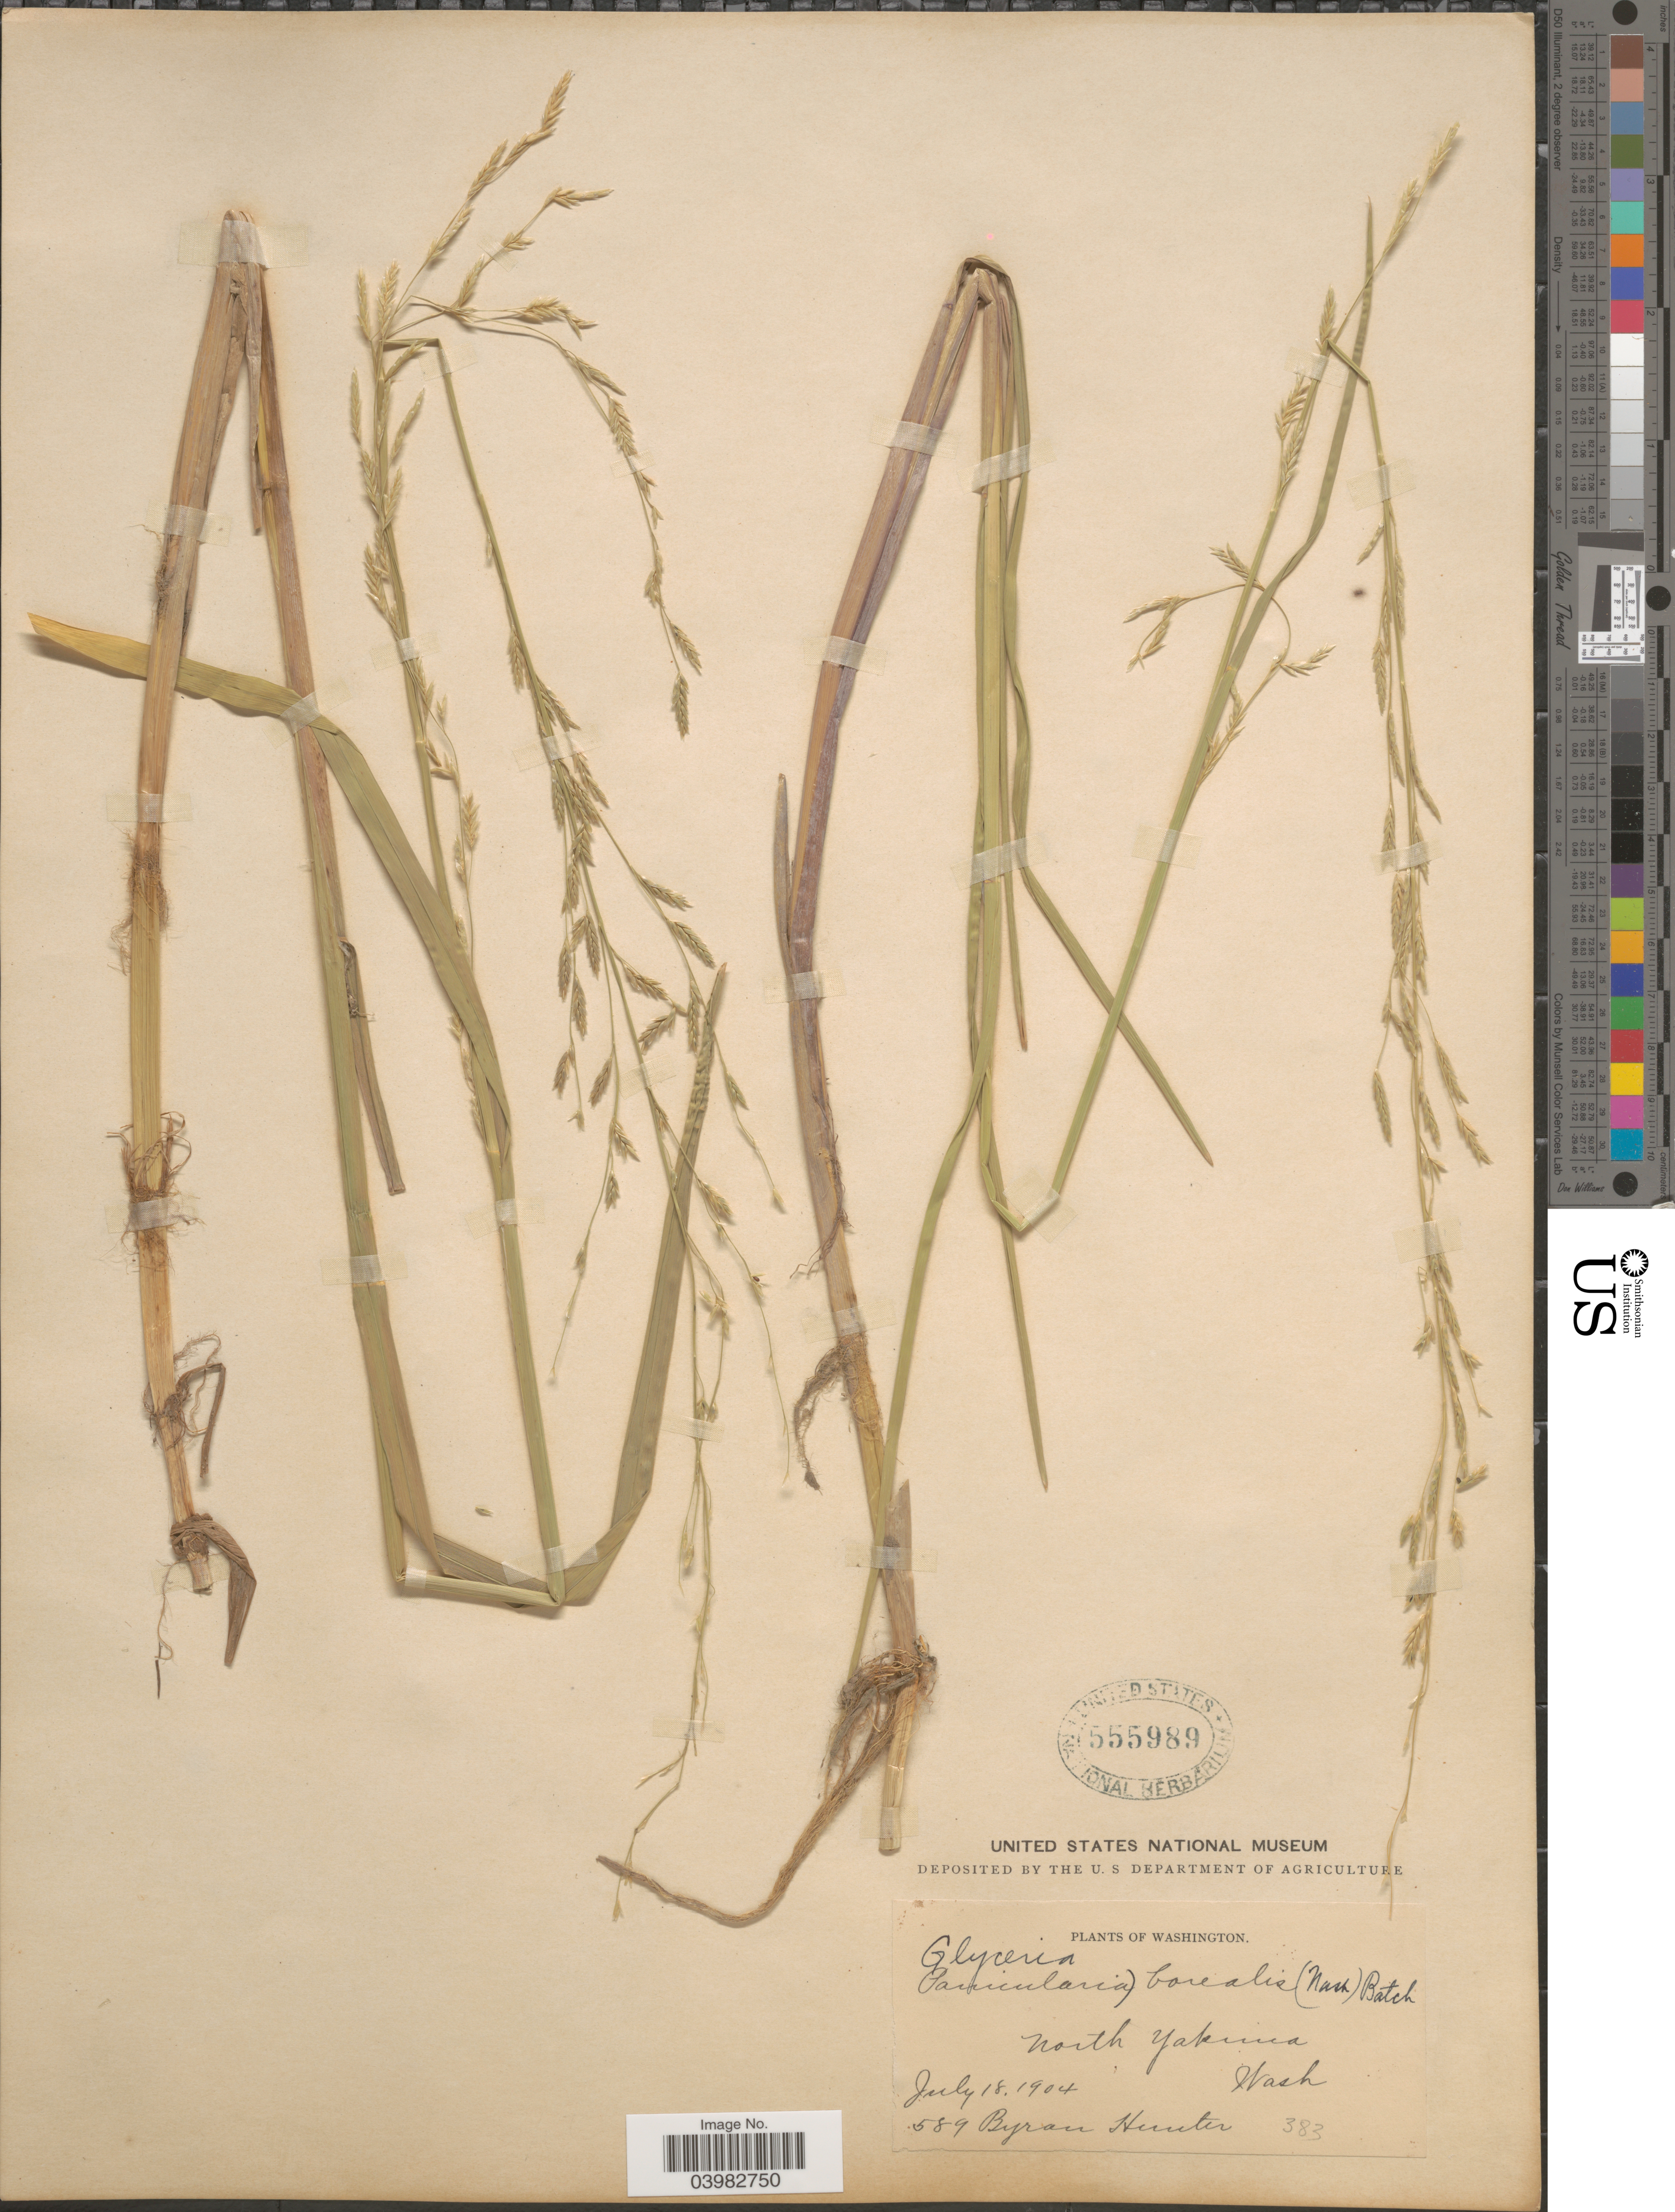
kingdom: Plantae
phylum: Tracheophyta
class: Liliopsida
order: Poales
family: Poaceae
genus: Glyceria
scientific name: Glyceria borealis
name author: (Nash) Batchelder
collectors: B. Hunter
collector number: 589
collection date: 1904-07-18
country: United States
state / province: Washington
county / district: Yakima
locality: North Yakima.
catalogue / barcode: US 555989